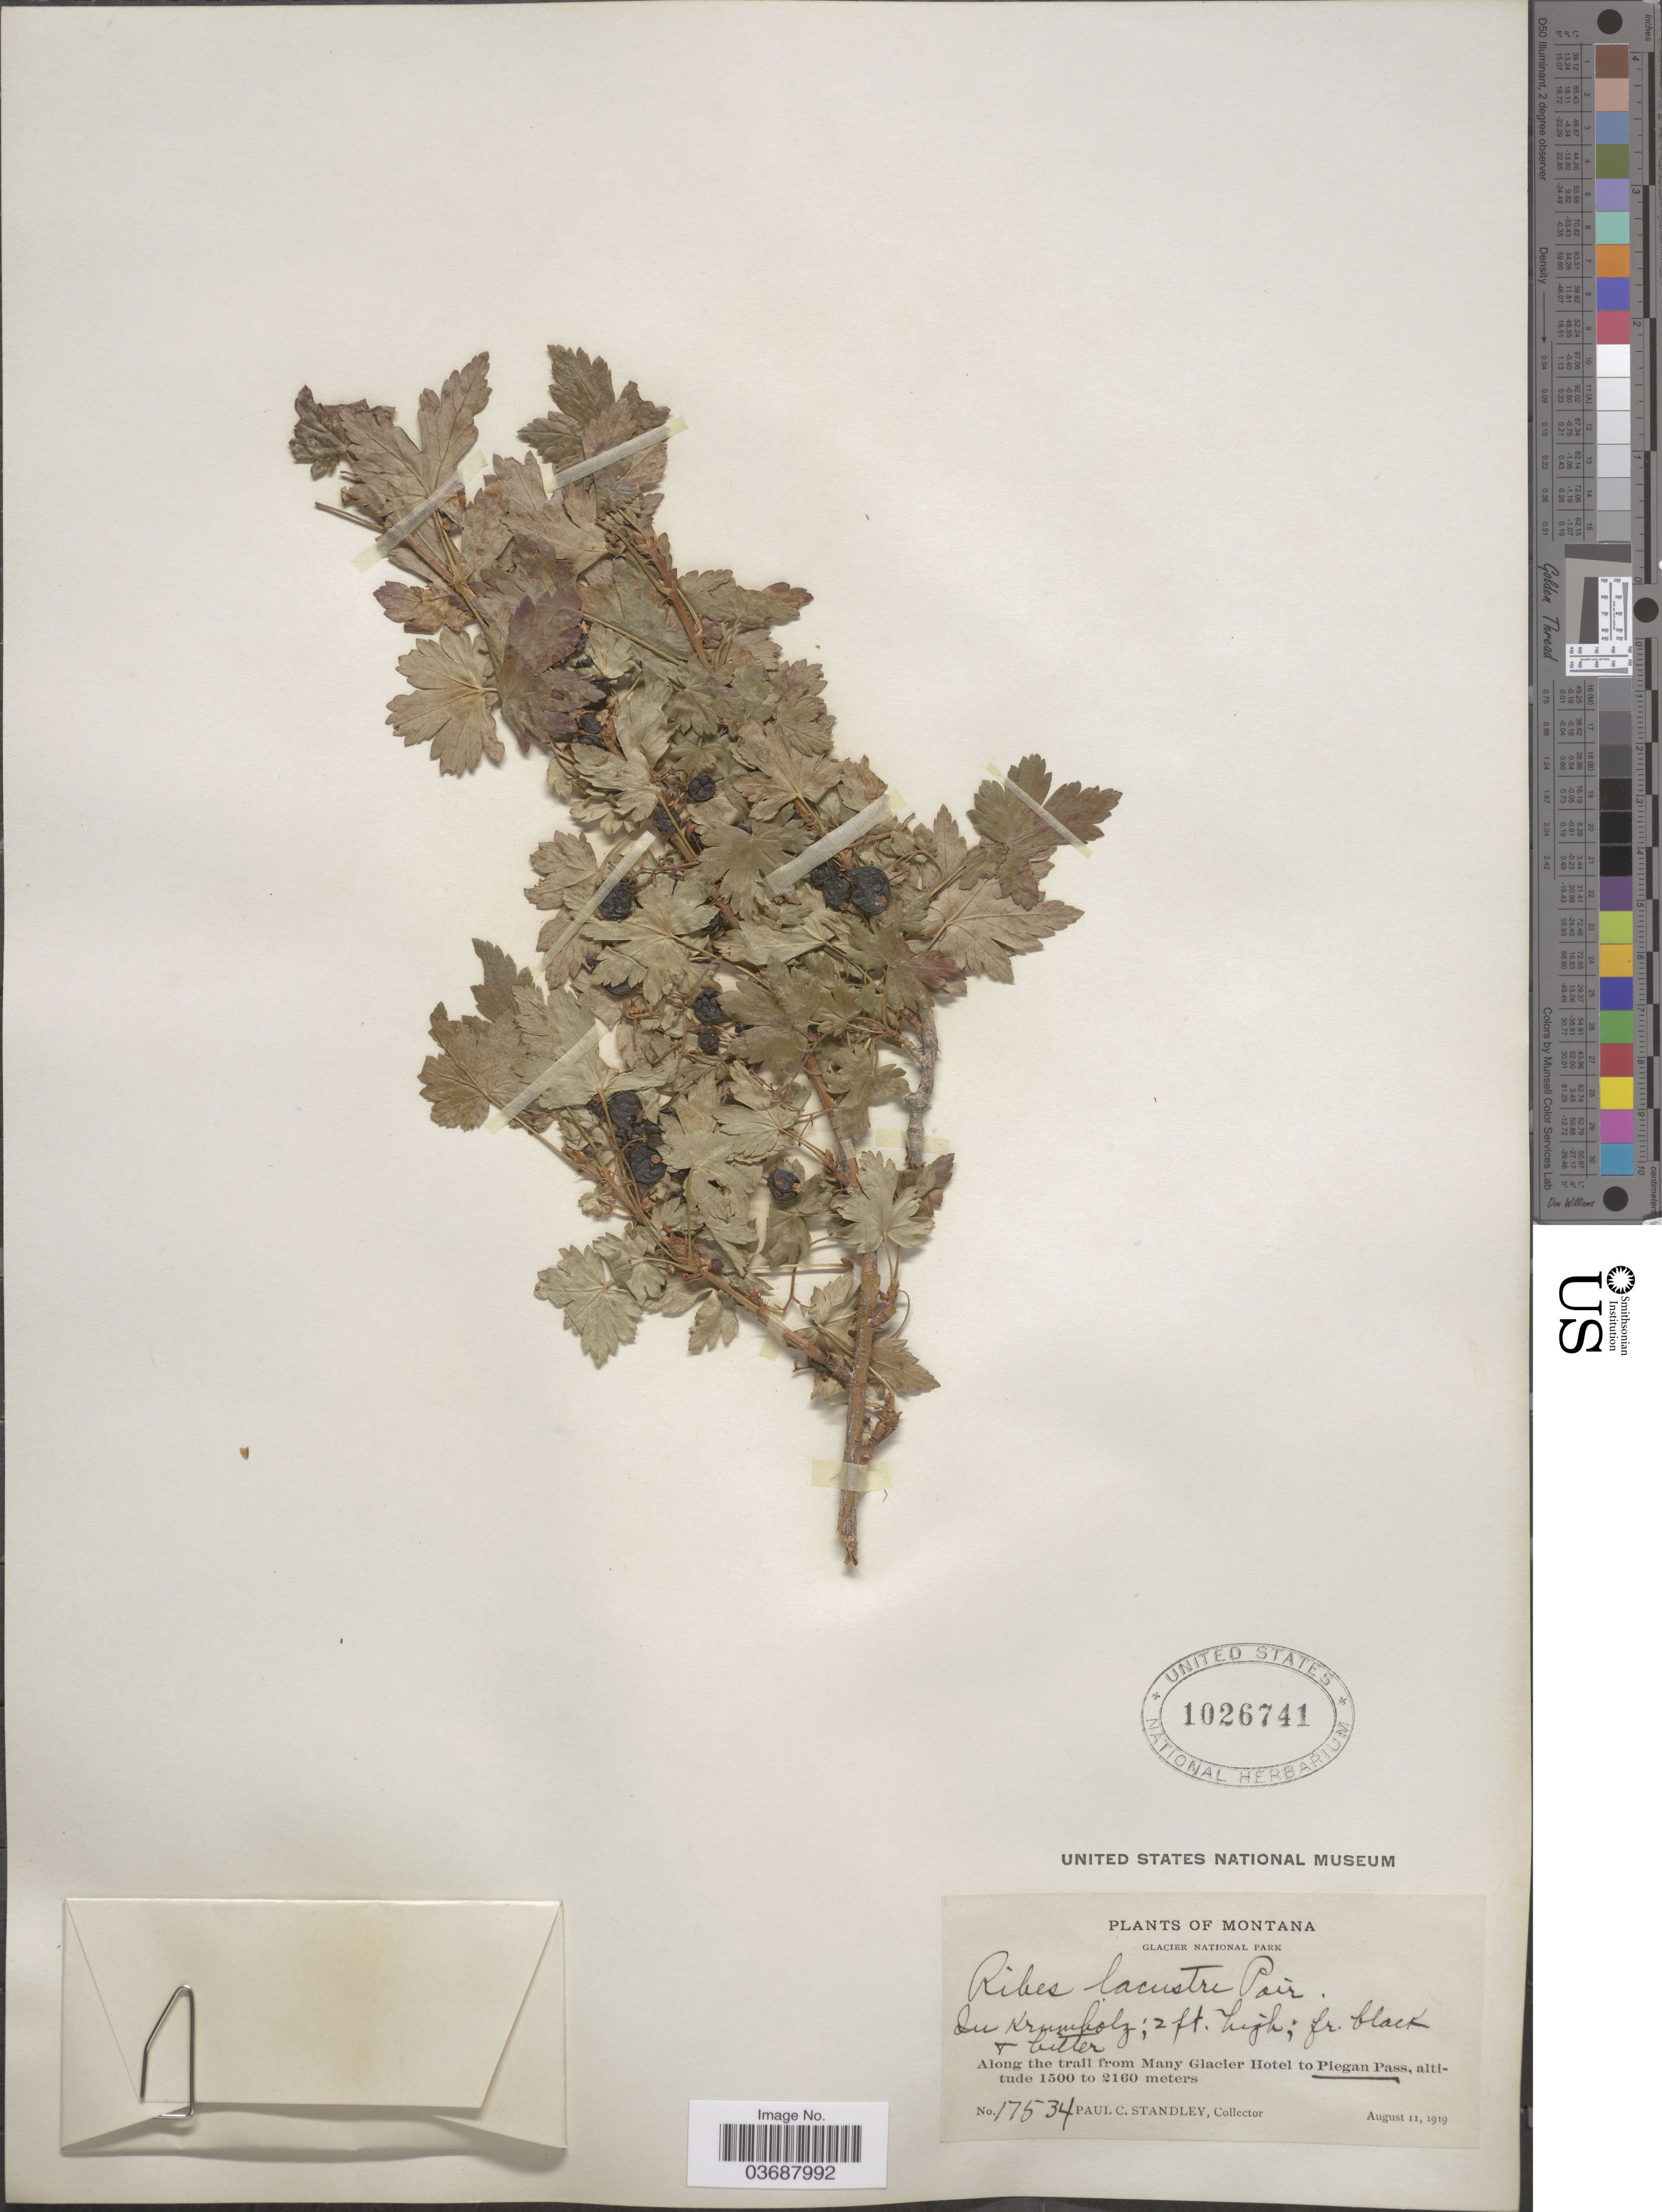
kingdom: Plantae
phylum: Tracheophyta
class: Magnoliopsida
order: Saxifragales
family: Grossulariaceae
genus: Ribes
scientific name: Ribes lacustre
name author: (Pers.) Poir.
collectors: P. C. Standley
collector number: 17534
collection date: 1919-08-11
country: United States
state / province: Montana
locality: Glacier National Park. Along the trail from Many Glacier Hotel to Piegan Pass.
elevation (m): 1500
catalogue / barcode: US 1026741